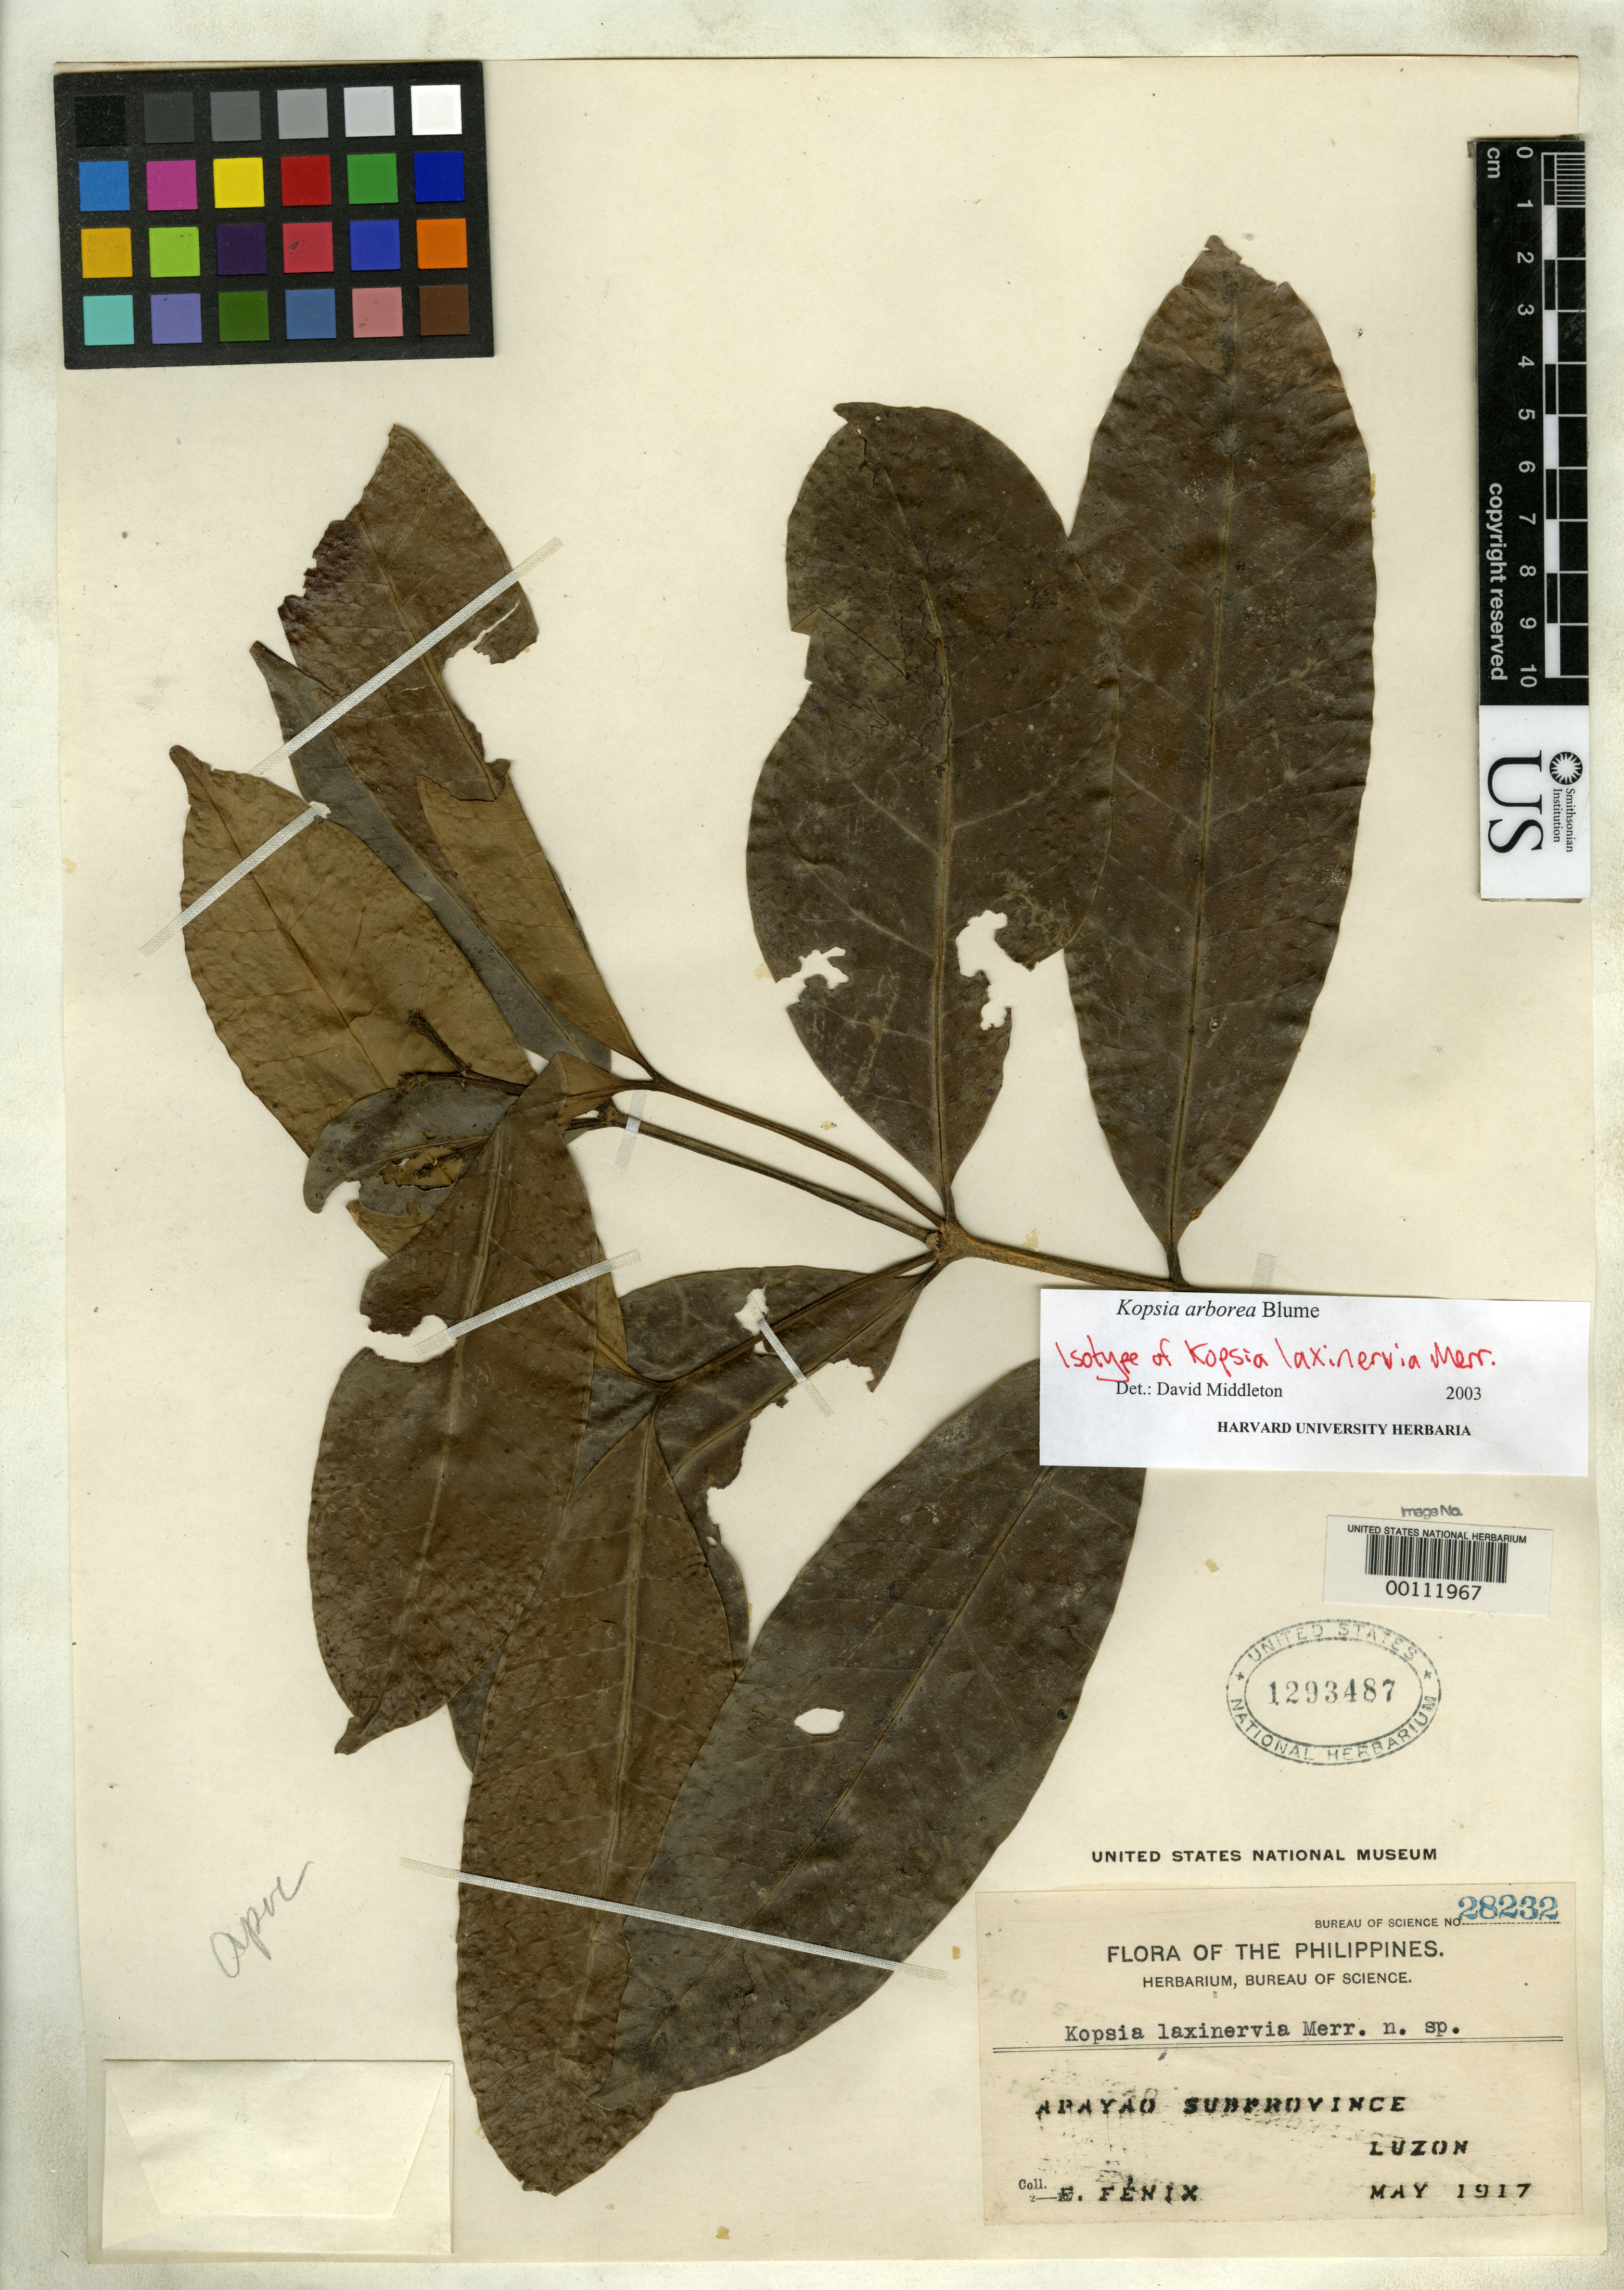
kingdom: Plantae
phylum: Tracheophyta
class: Magnoliopsida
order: Gentianales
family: Apocynaceae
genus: Kopsia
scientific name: Kopsia laxinervia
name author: Merr.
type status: Isotype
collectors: E. Fénix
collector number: Bur. Sci. 28232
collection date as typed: May 1917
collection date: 1917-05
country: Philippines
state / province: Cordillera (Administrative Region)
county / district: Apayao / Kalinga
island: Luzon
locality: Apayao subprovince, Luzon.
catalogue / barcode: US 1293487